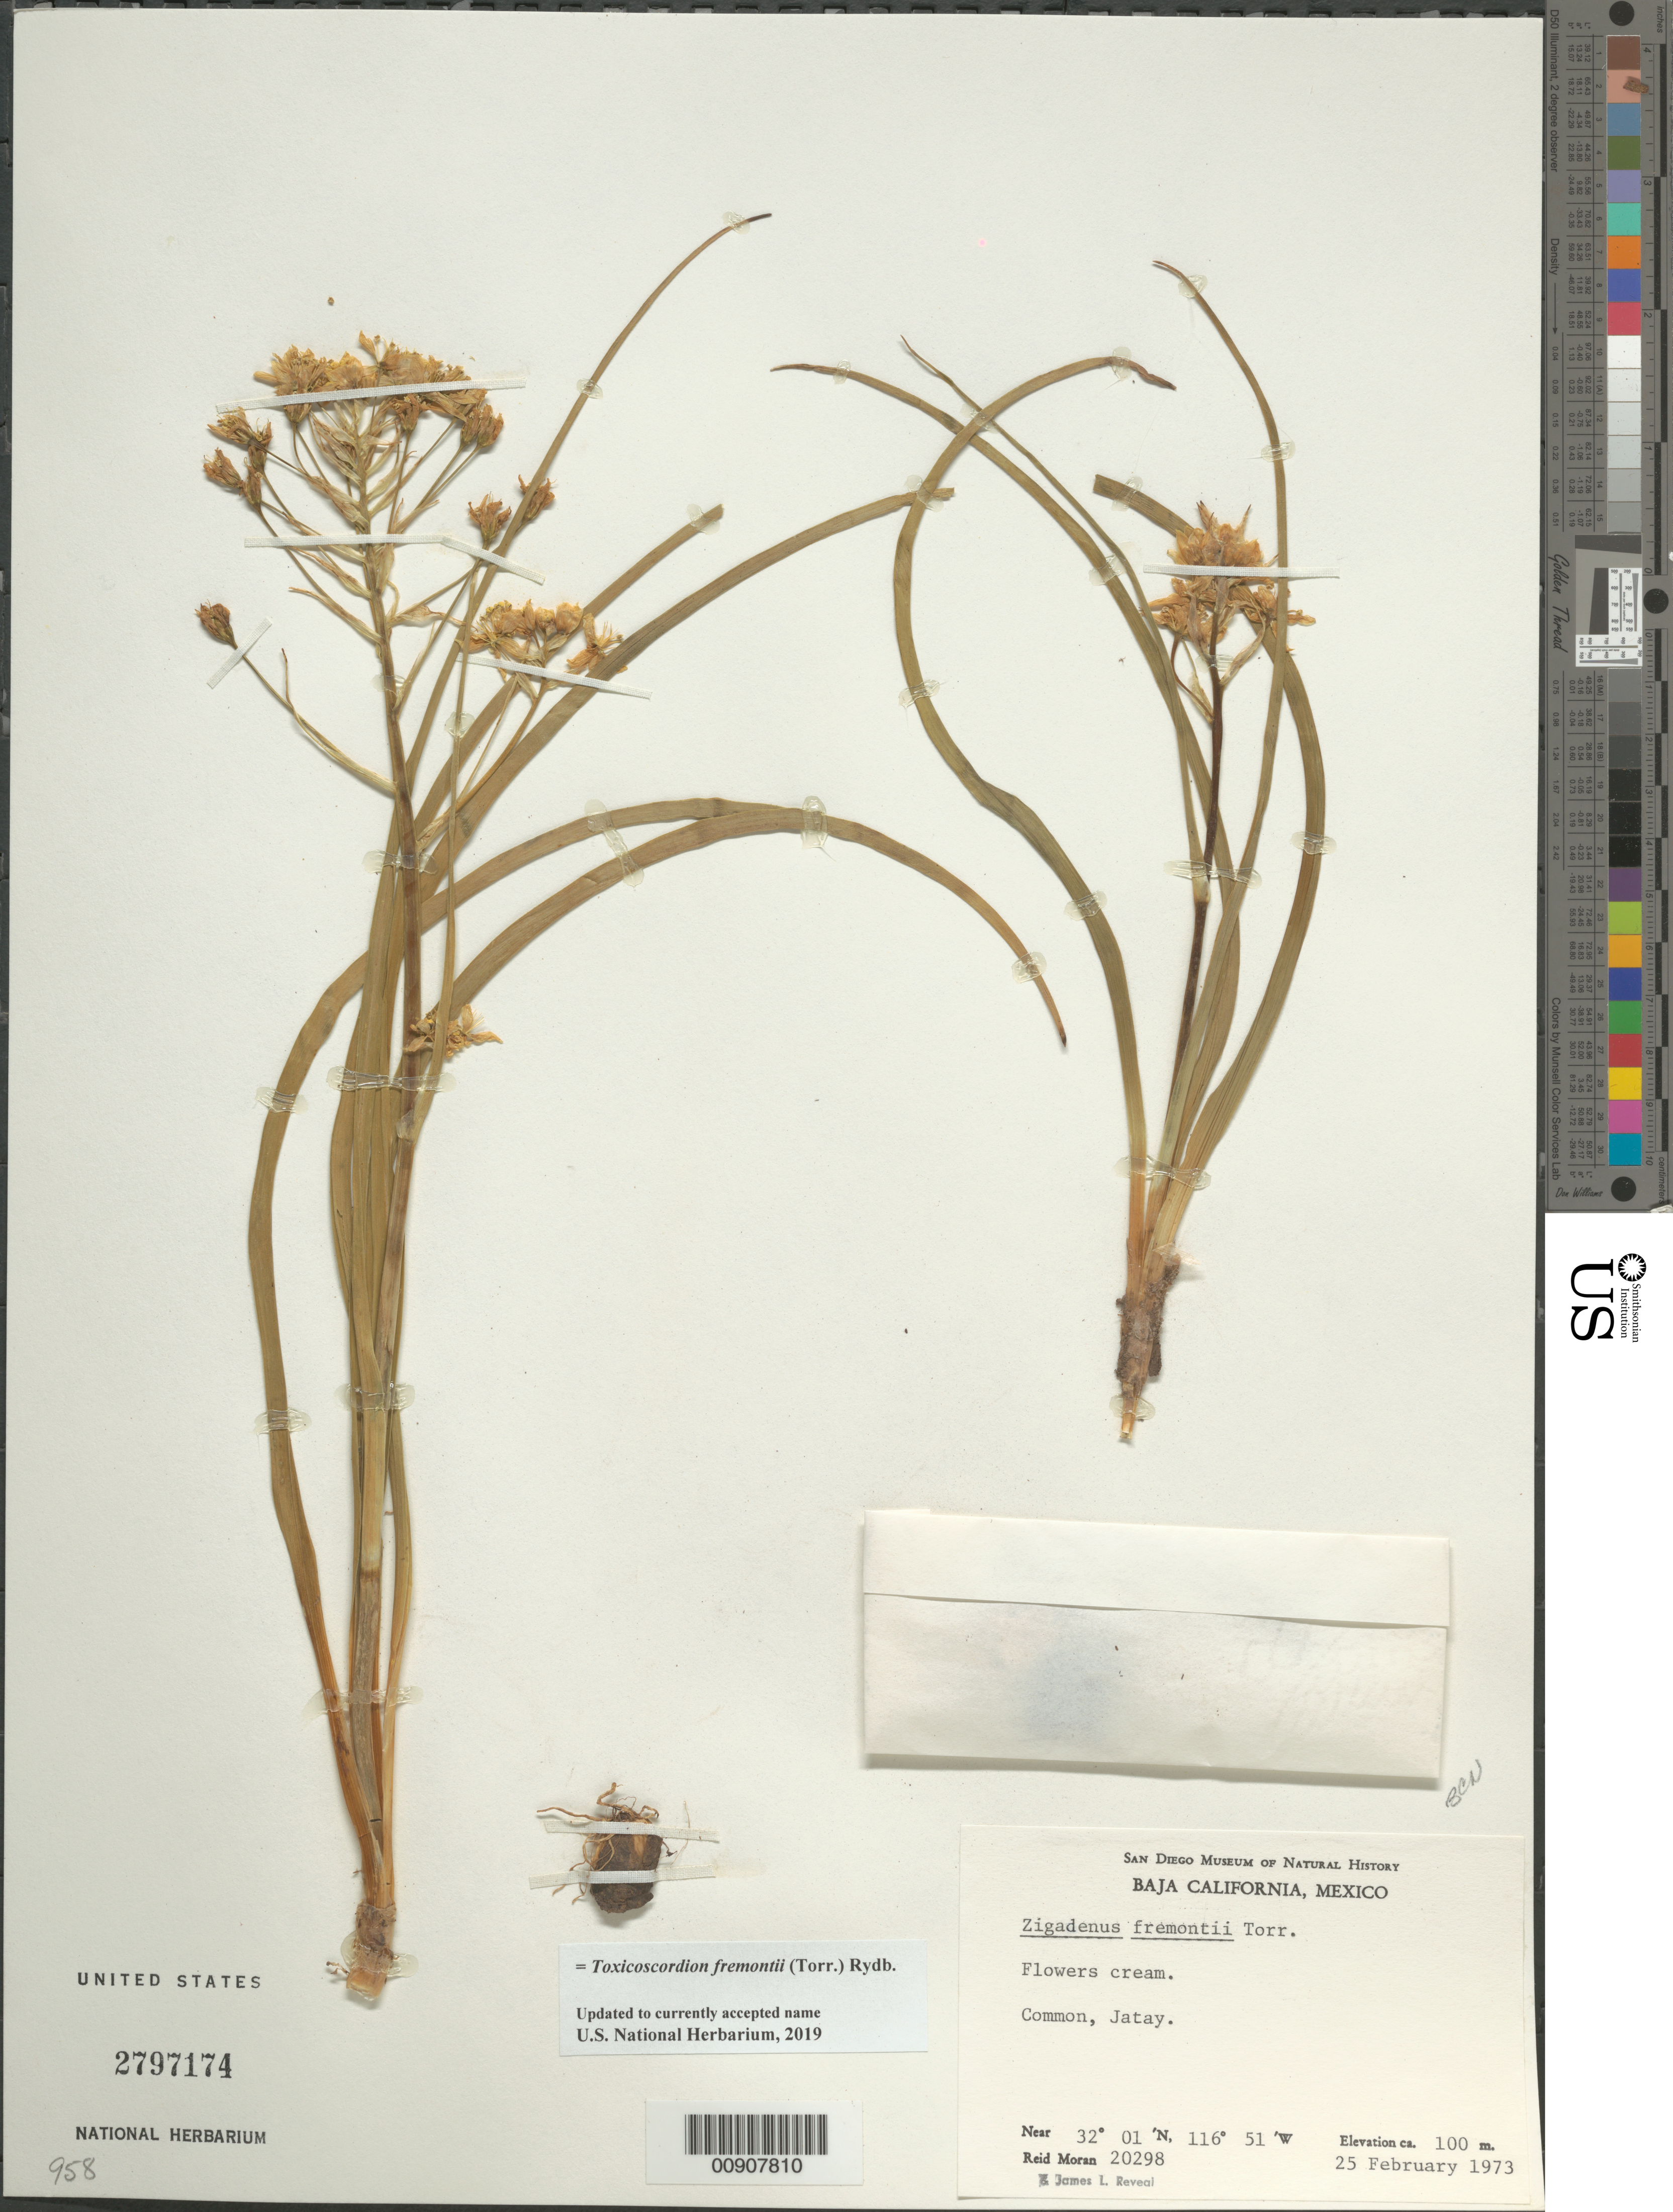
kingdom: Plantae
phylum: Tracheophyta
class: Liliopsida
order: Liliales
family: Melanthiaceae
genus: Toxicoscordion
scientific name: Toxicoscordion fremontii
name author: (Torr.) Rydb.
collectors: R. V. Moran & J. L. Reveal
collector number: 20298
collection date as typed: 25 Feb 1973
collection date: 1973-02-25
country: Mexico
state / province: Baja California Norte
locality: Jatay, Baja California.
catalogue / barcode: US 2797174